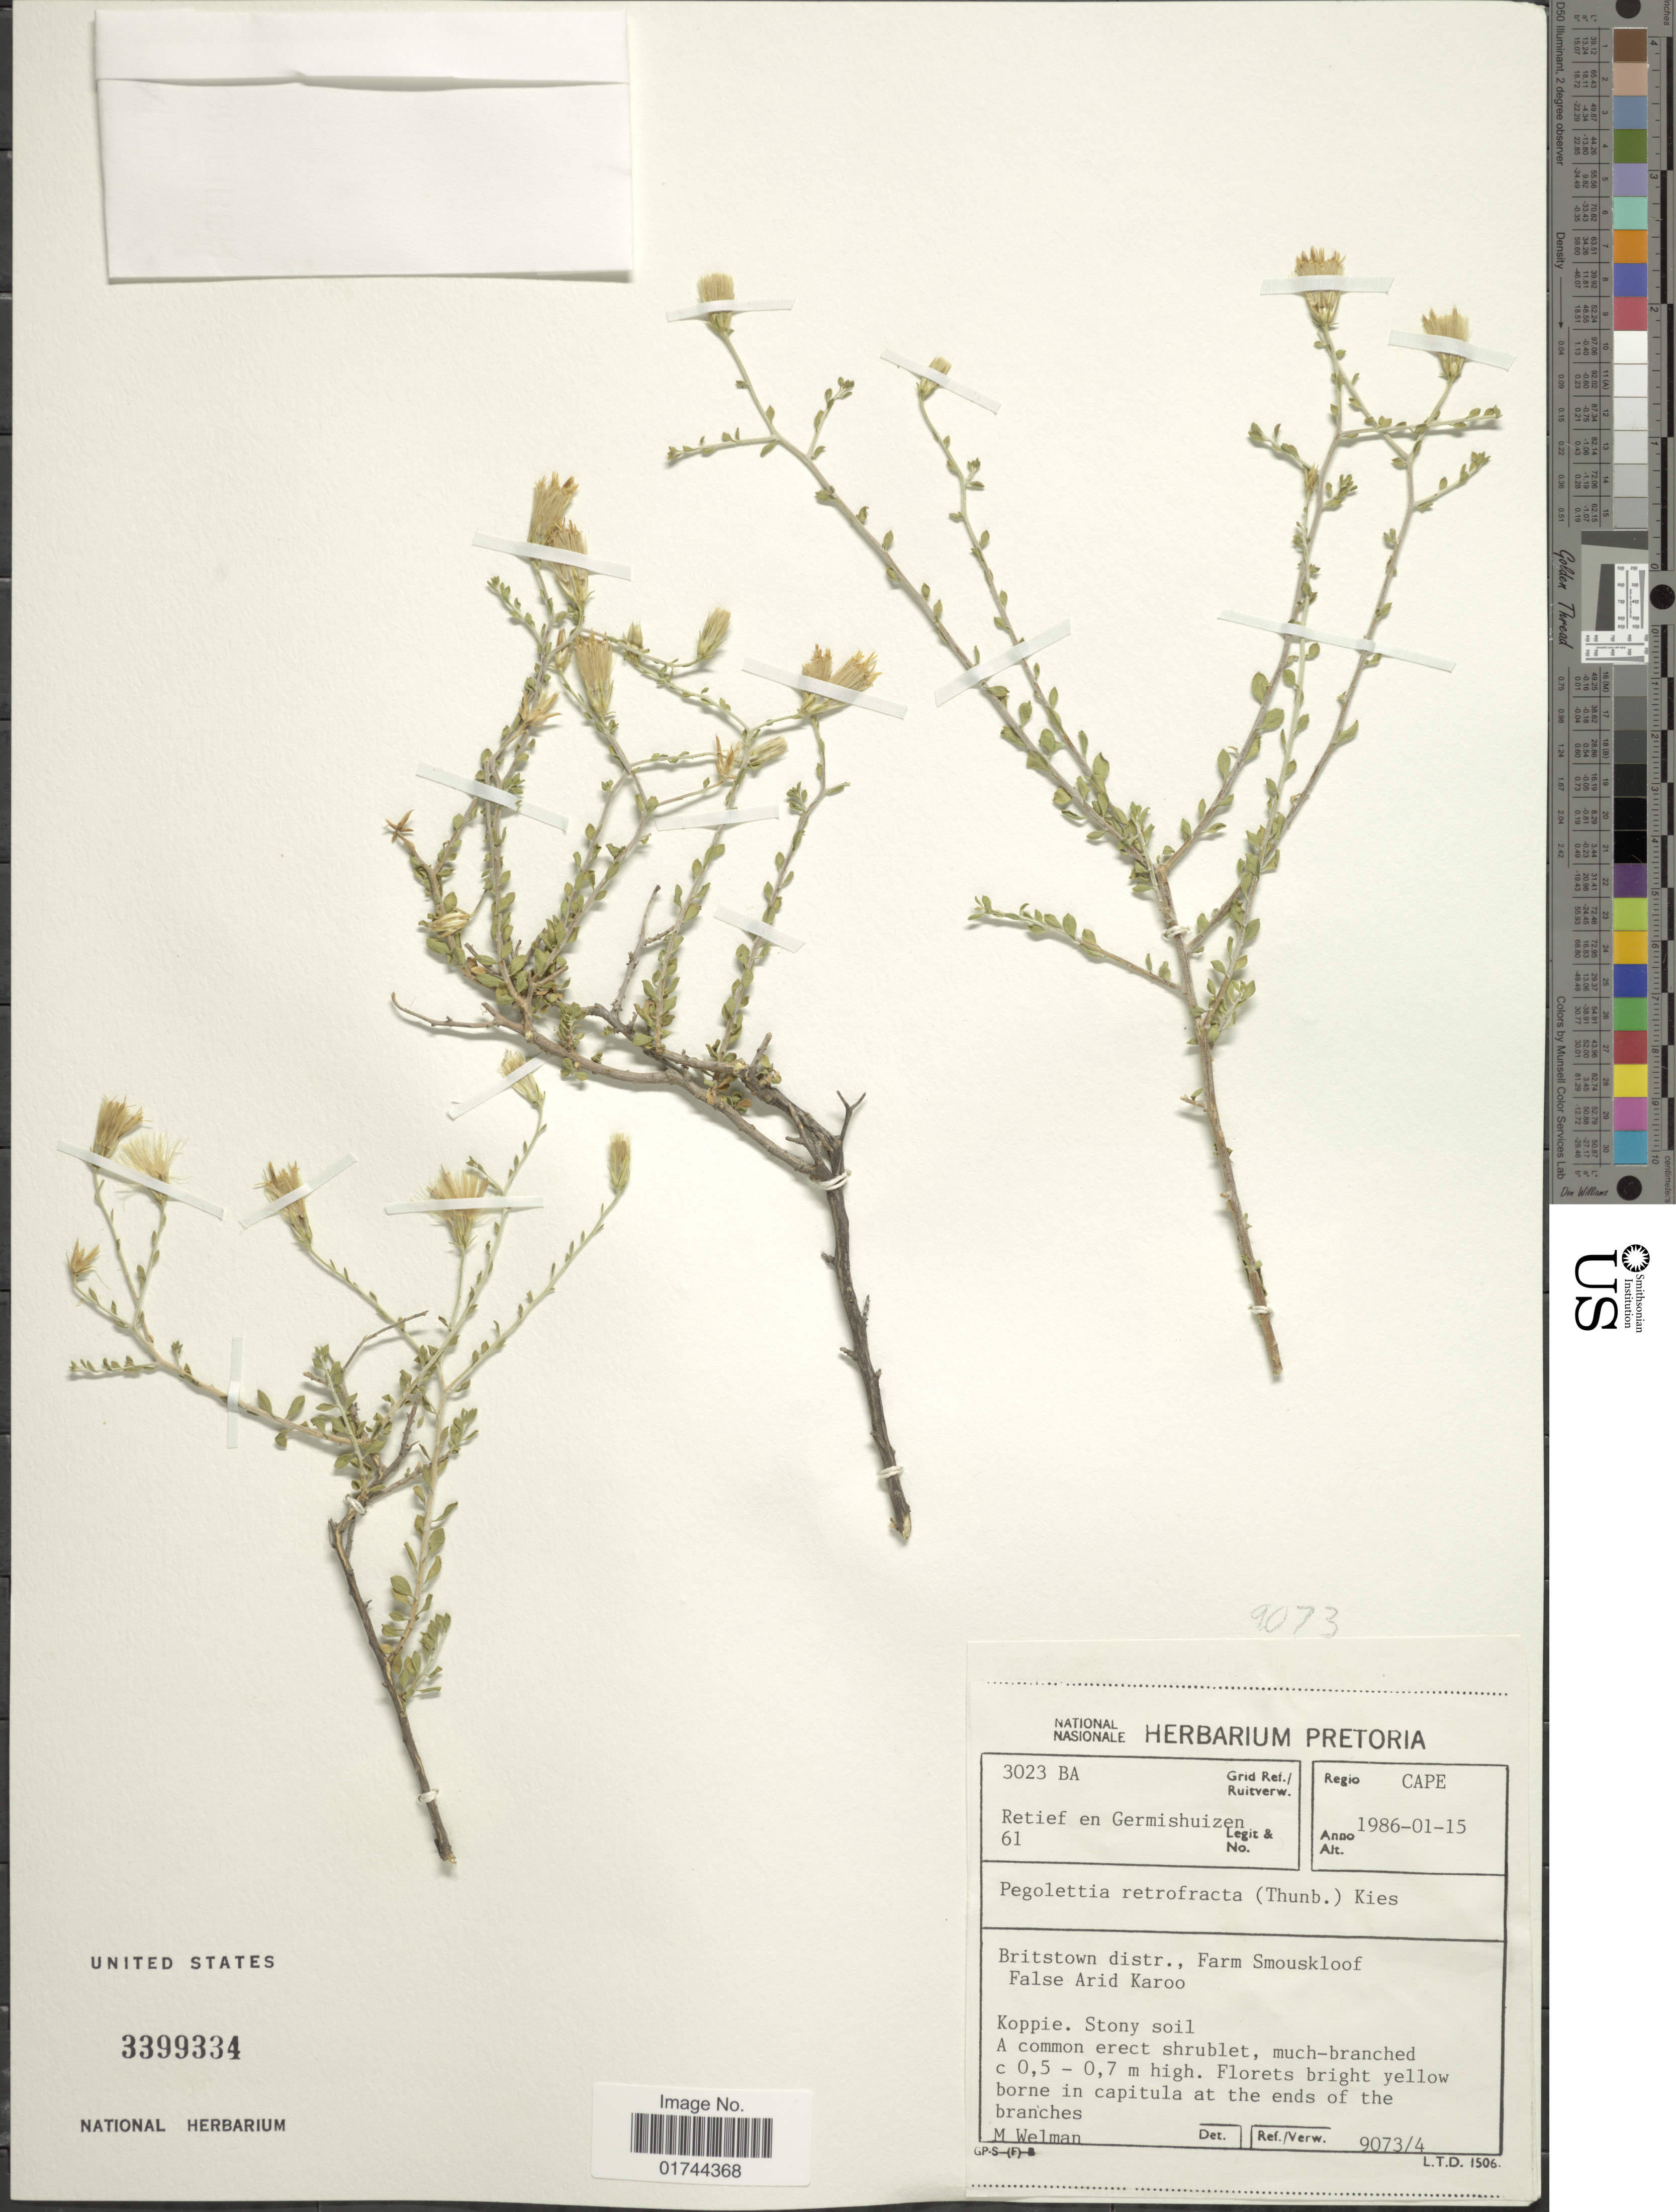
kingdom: Plantae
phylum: Tracheophyta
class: Magnoliopsida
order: Asterales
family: Asteraceae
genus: Pegolettia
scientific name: Pegolettia retrofracta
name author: (Thunb.) Kies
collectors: -. Retief & G. Germishuizen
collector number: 61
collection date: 1986-01-15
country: South Africa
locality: Cape, Britstown distr., Farm Smouskloof False Arid Karoo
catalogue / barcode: US 3399334